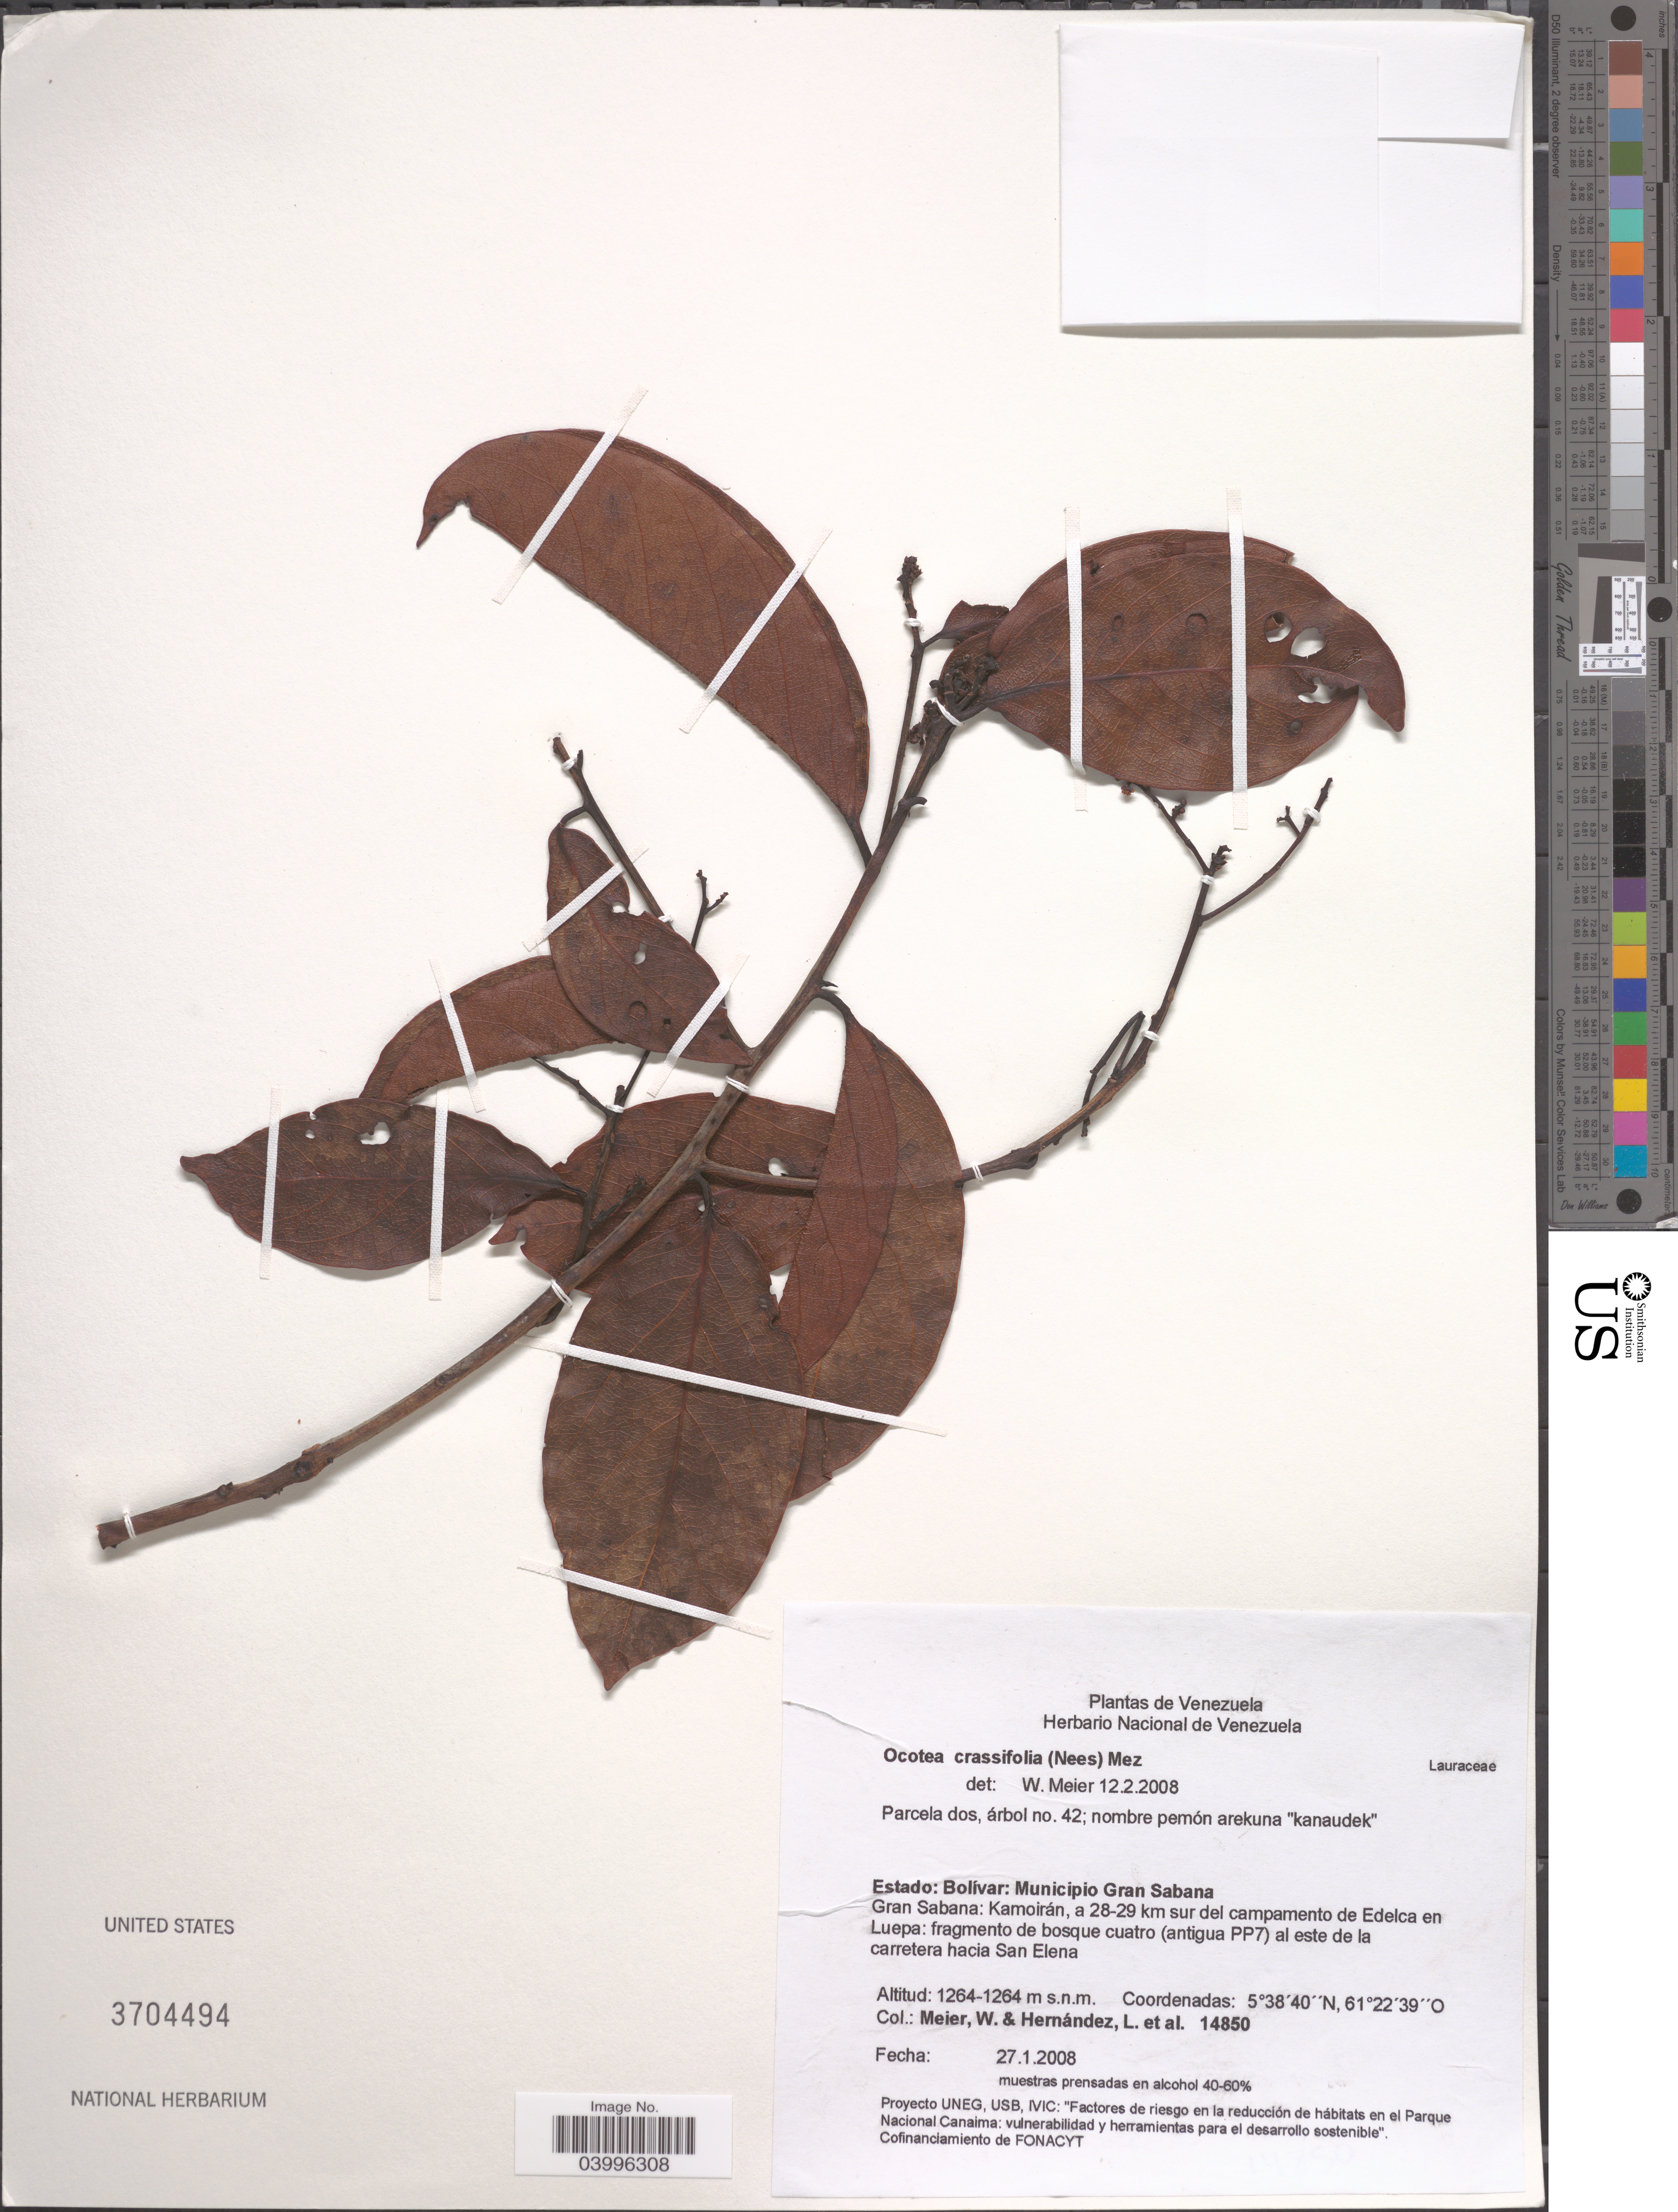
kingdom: Plantae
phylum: Tracheophyta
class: Magnoliopsida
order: Laurales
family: Lauraceae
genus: Ocotea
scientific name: Ocotea crassifolia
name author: (Nees) Mez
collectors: W. Meier, L. Hernández & et al.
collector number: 14850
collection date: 2008-01-27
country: Venezuela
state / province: Bolivar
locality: Municipio Gran Sabana. Gran Sabana: Kamoirán, a 28-29 km sur del campamento de Edelca en Luepa: fragmento de bosque cuatro (antigua PP7) al este de la carretera hacia San Elena.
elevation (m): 1264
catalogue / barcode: US 3704494